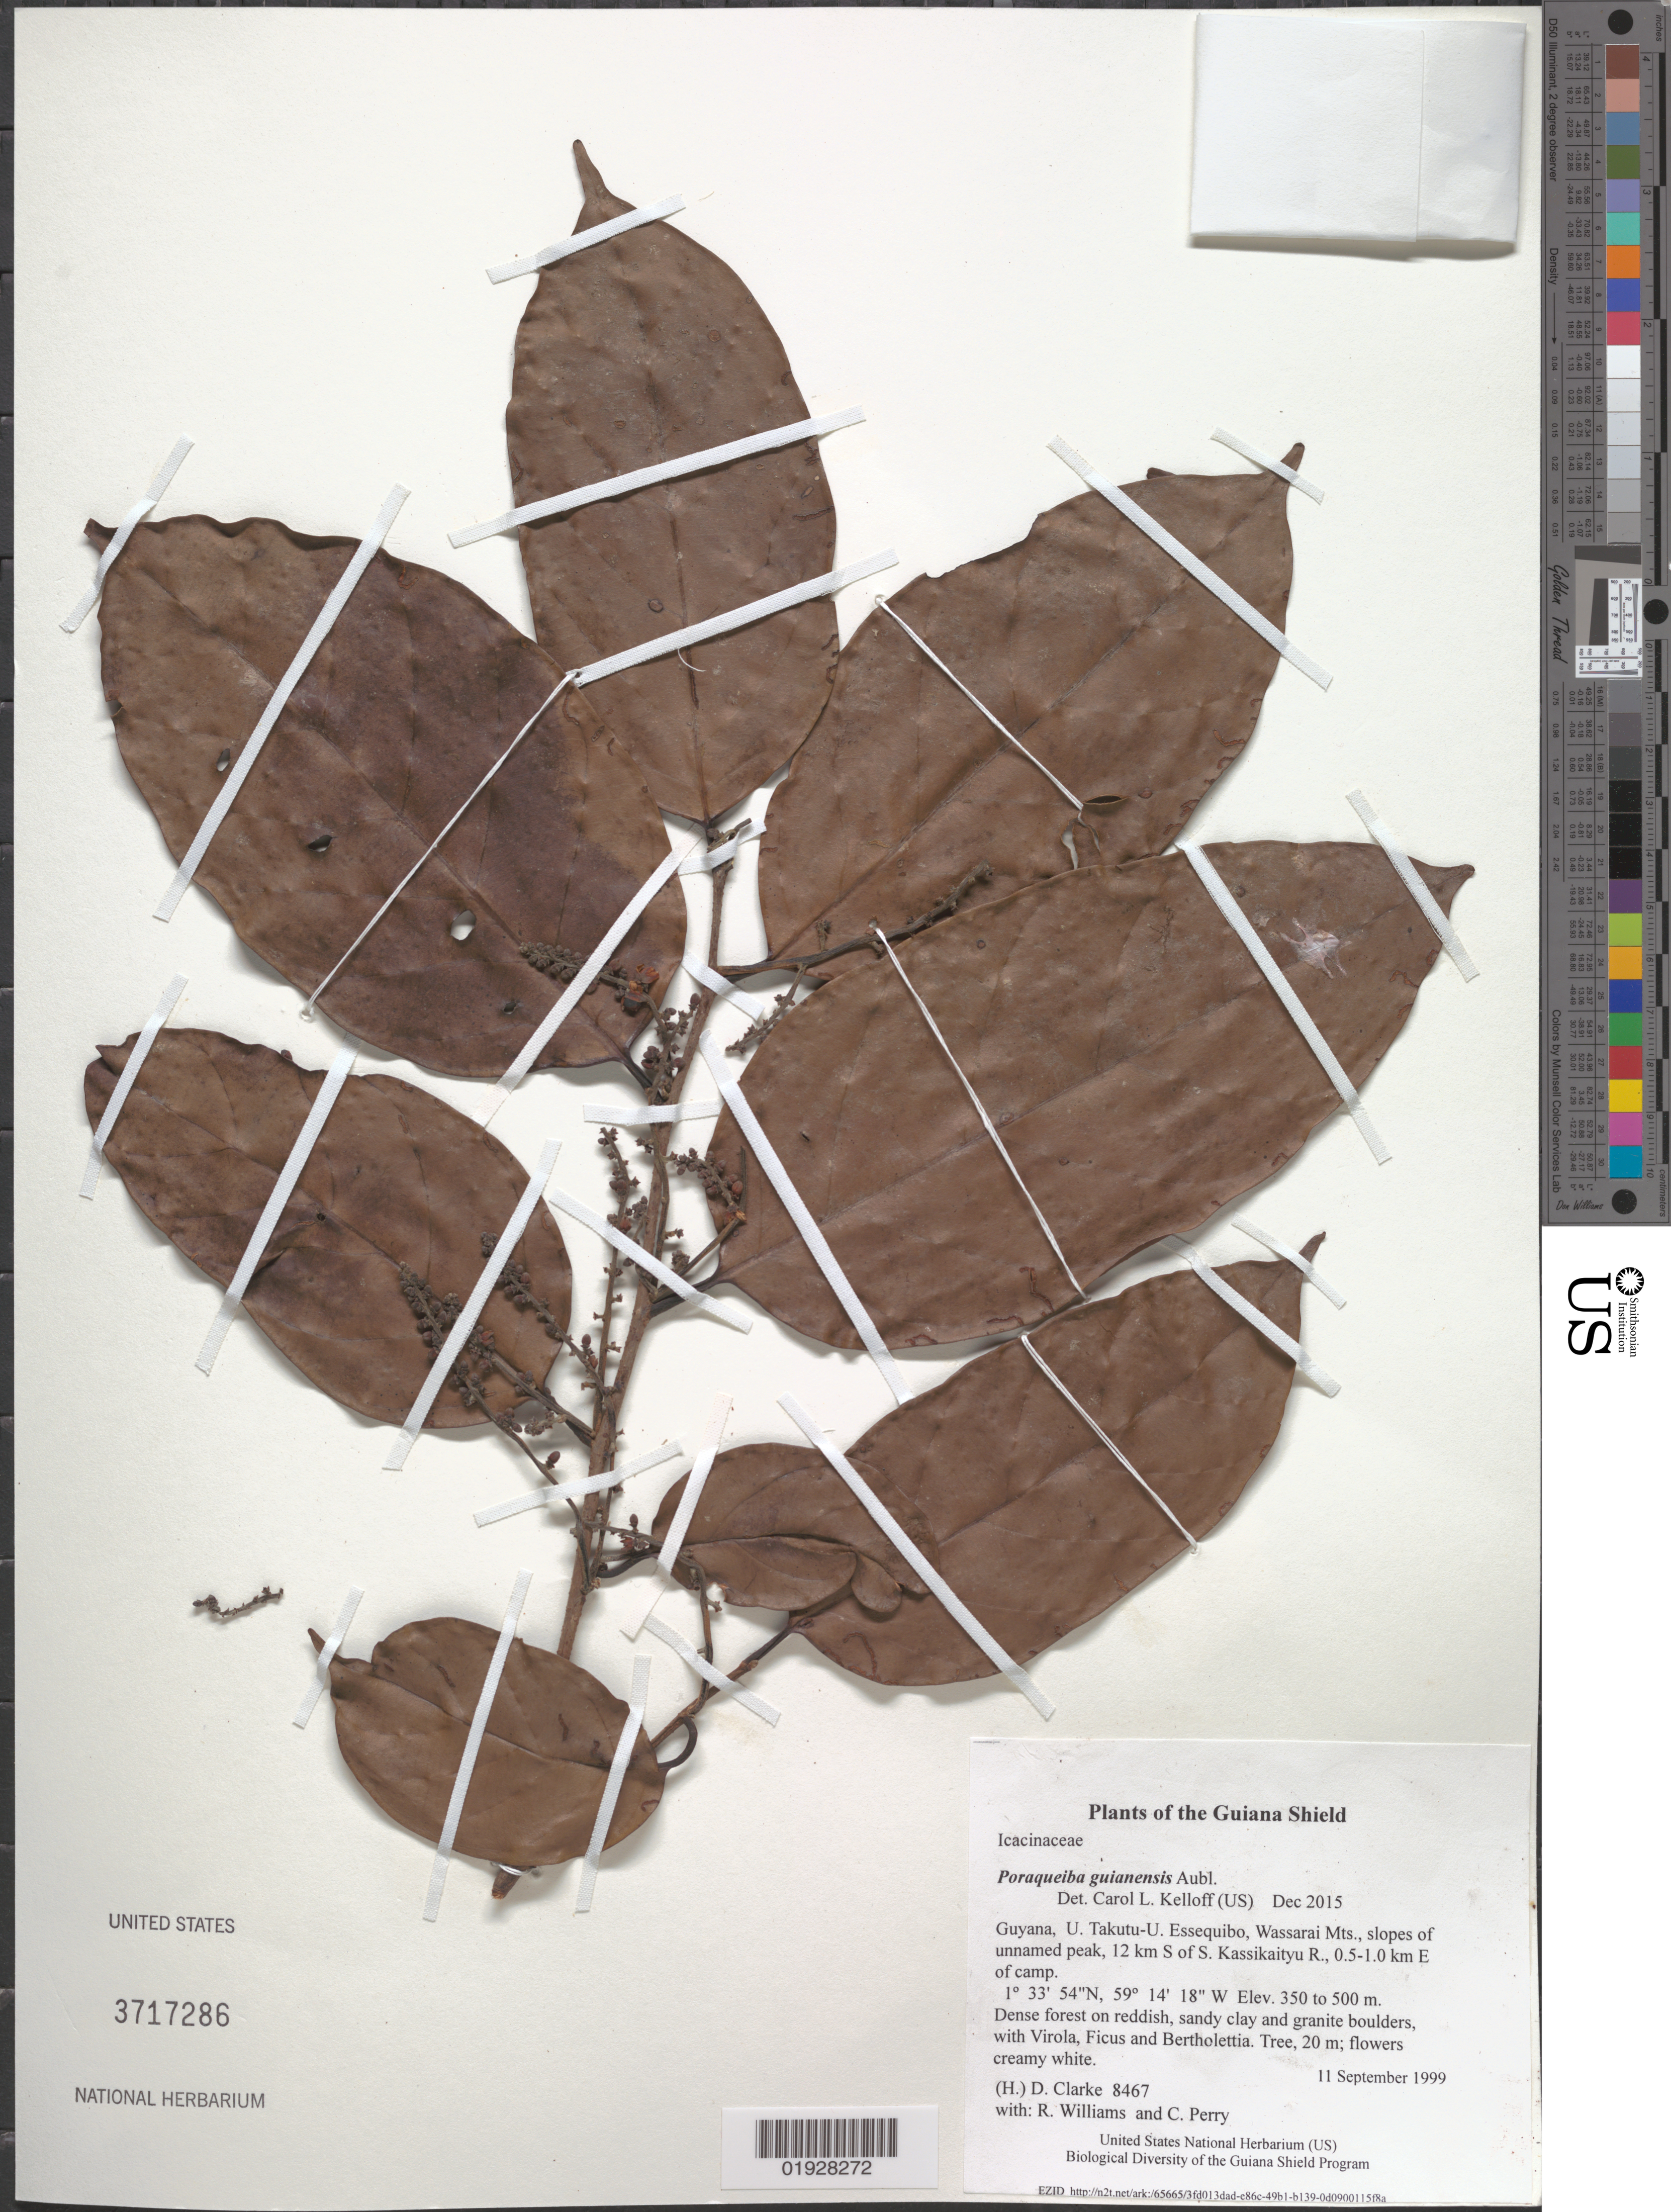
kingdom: Plantae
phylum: Tracheophyta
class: Magnoliopsida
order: Metteniusales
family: Metteniusaceae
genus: Poraqueiba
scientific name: Poraqueiba guianensis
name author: Aubl.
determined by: Kelloff, Carol L., (US), Smithsonian Institution - National Museum of Natural History (UNITED STATES)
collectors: H. D. Clarke, R. Williams & C. Perry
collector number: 8467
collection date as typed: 11 September 1999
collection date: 1999-09-11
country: Guyana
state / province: U. Takutu-U. Essequibo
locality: Wassarai Mts., slopes of unnamed peak, 12 km S of S. Kassikaityu R., 0.5-1.0 km E of camp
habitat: Dense forest on reddish, sandy clay and granite boulders, with Virola, Ficus and Bertholettia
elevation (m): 350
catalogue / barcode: US 3717286